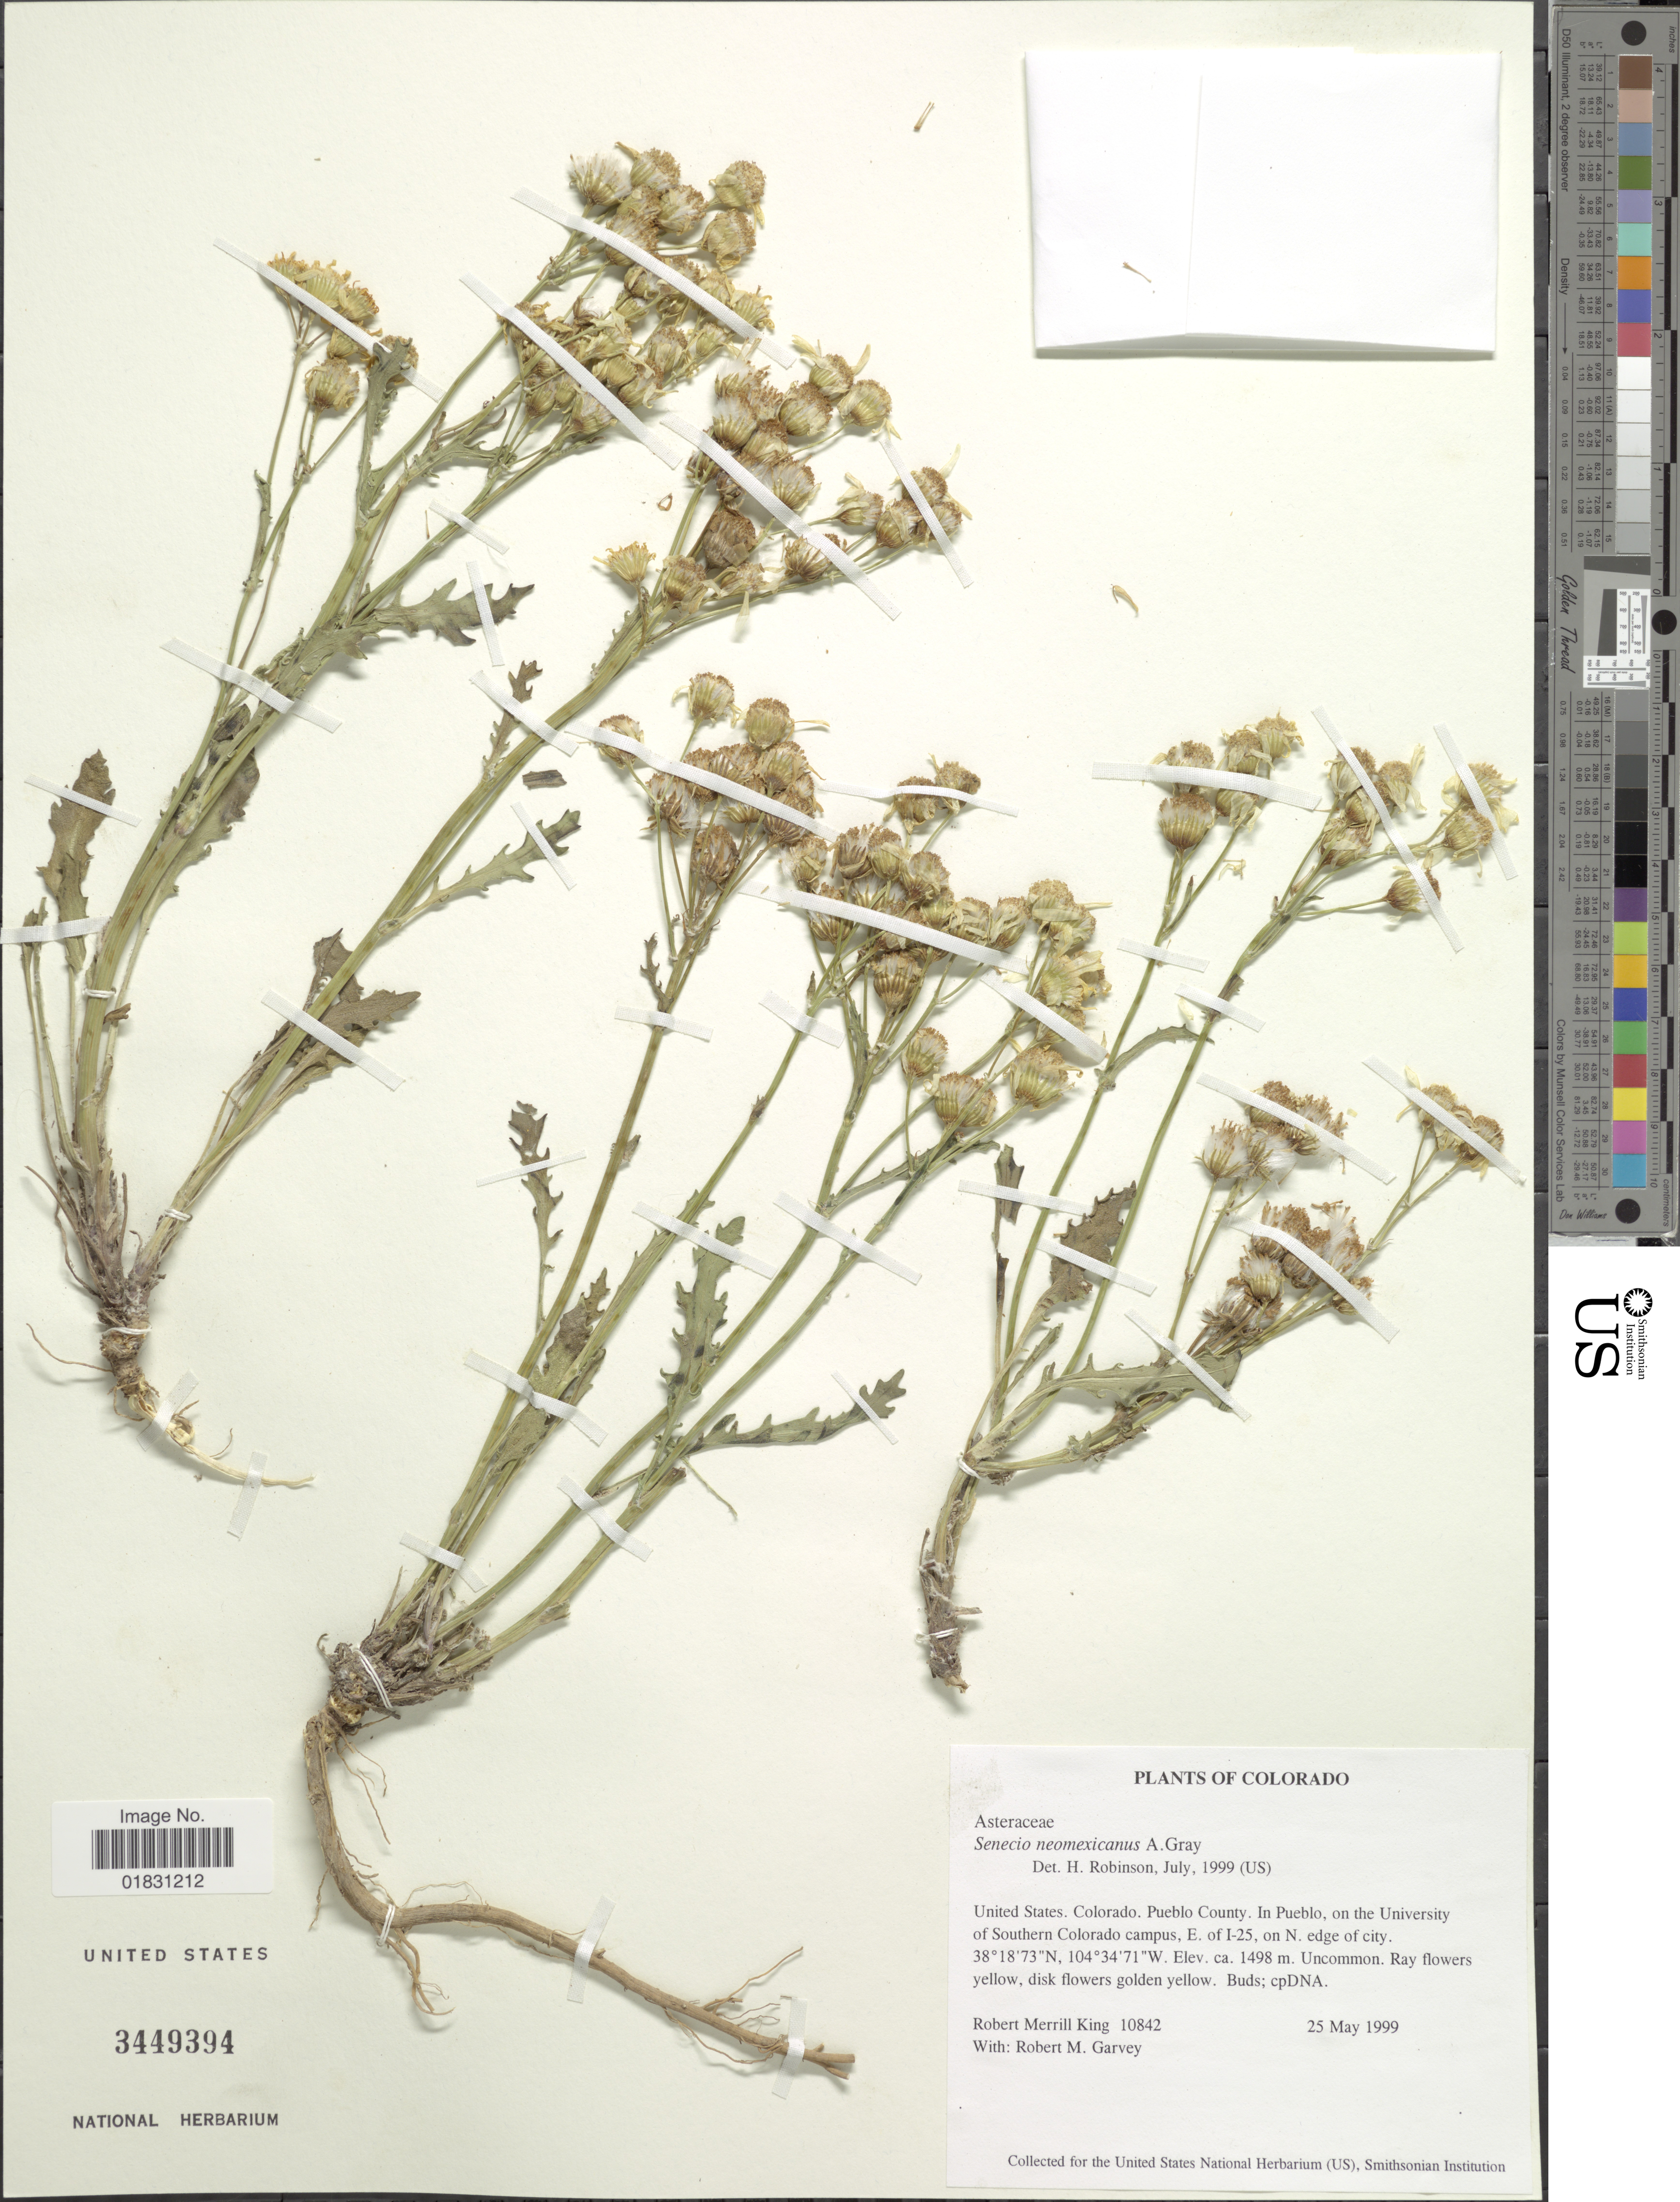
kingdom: Plantae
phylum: Tracheophyta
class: Magnoliopsida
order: Asterales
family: Asteraceae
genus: Packera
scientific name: Packera neomexicana var. neomexicana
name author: (A. Gray) W.A. Weber & Á. Löve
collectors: R. M. King & R. Garvey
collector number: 10842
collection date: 1999-05-25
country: United States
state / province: Colorado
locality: Pueblo County. In Pueblo, on the University of Southern Colorado campus, E. of I-125, on edge of city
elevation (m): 1498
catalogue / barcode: US 3449394